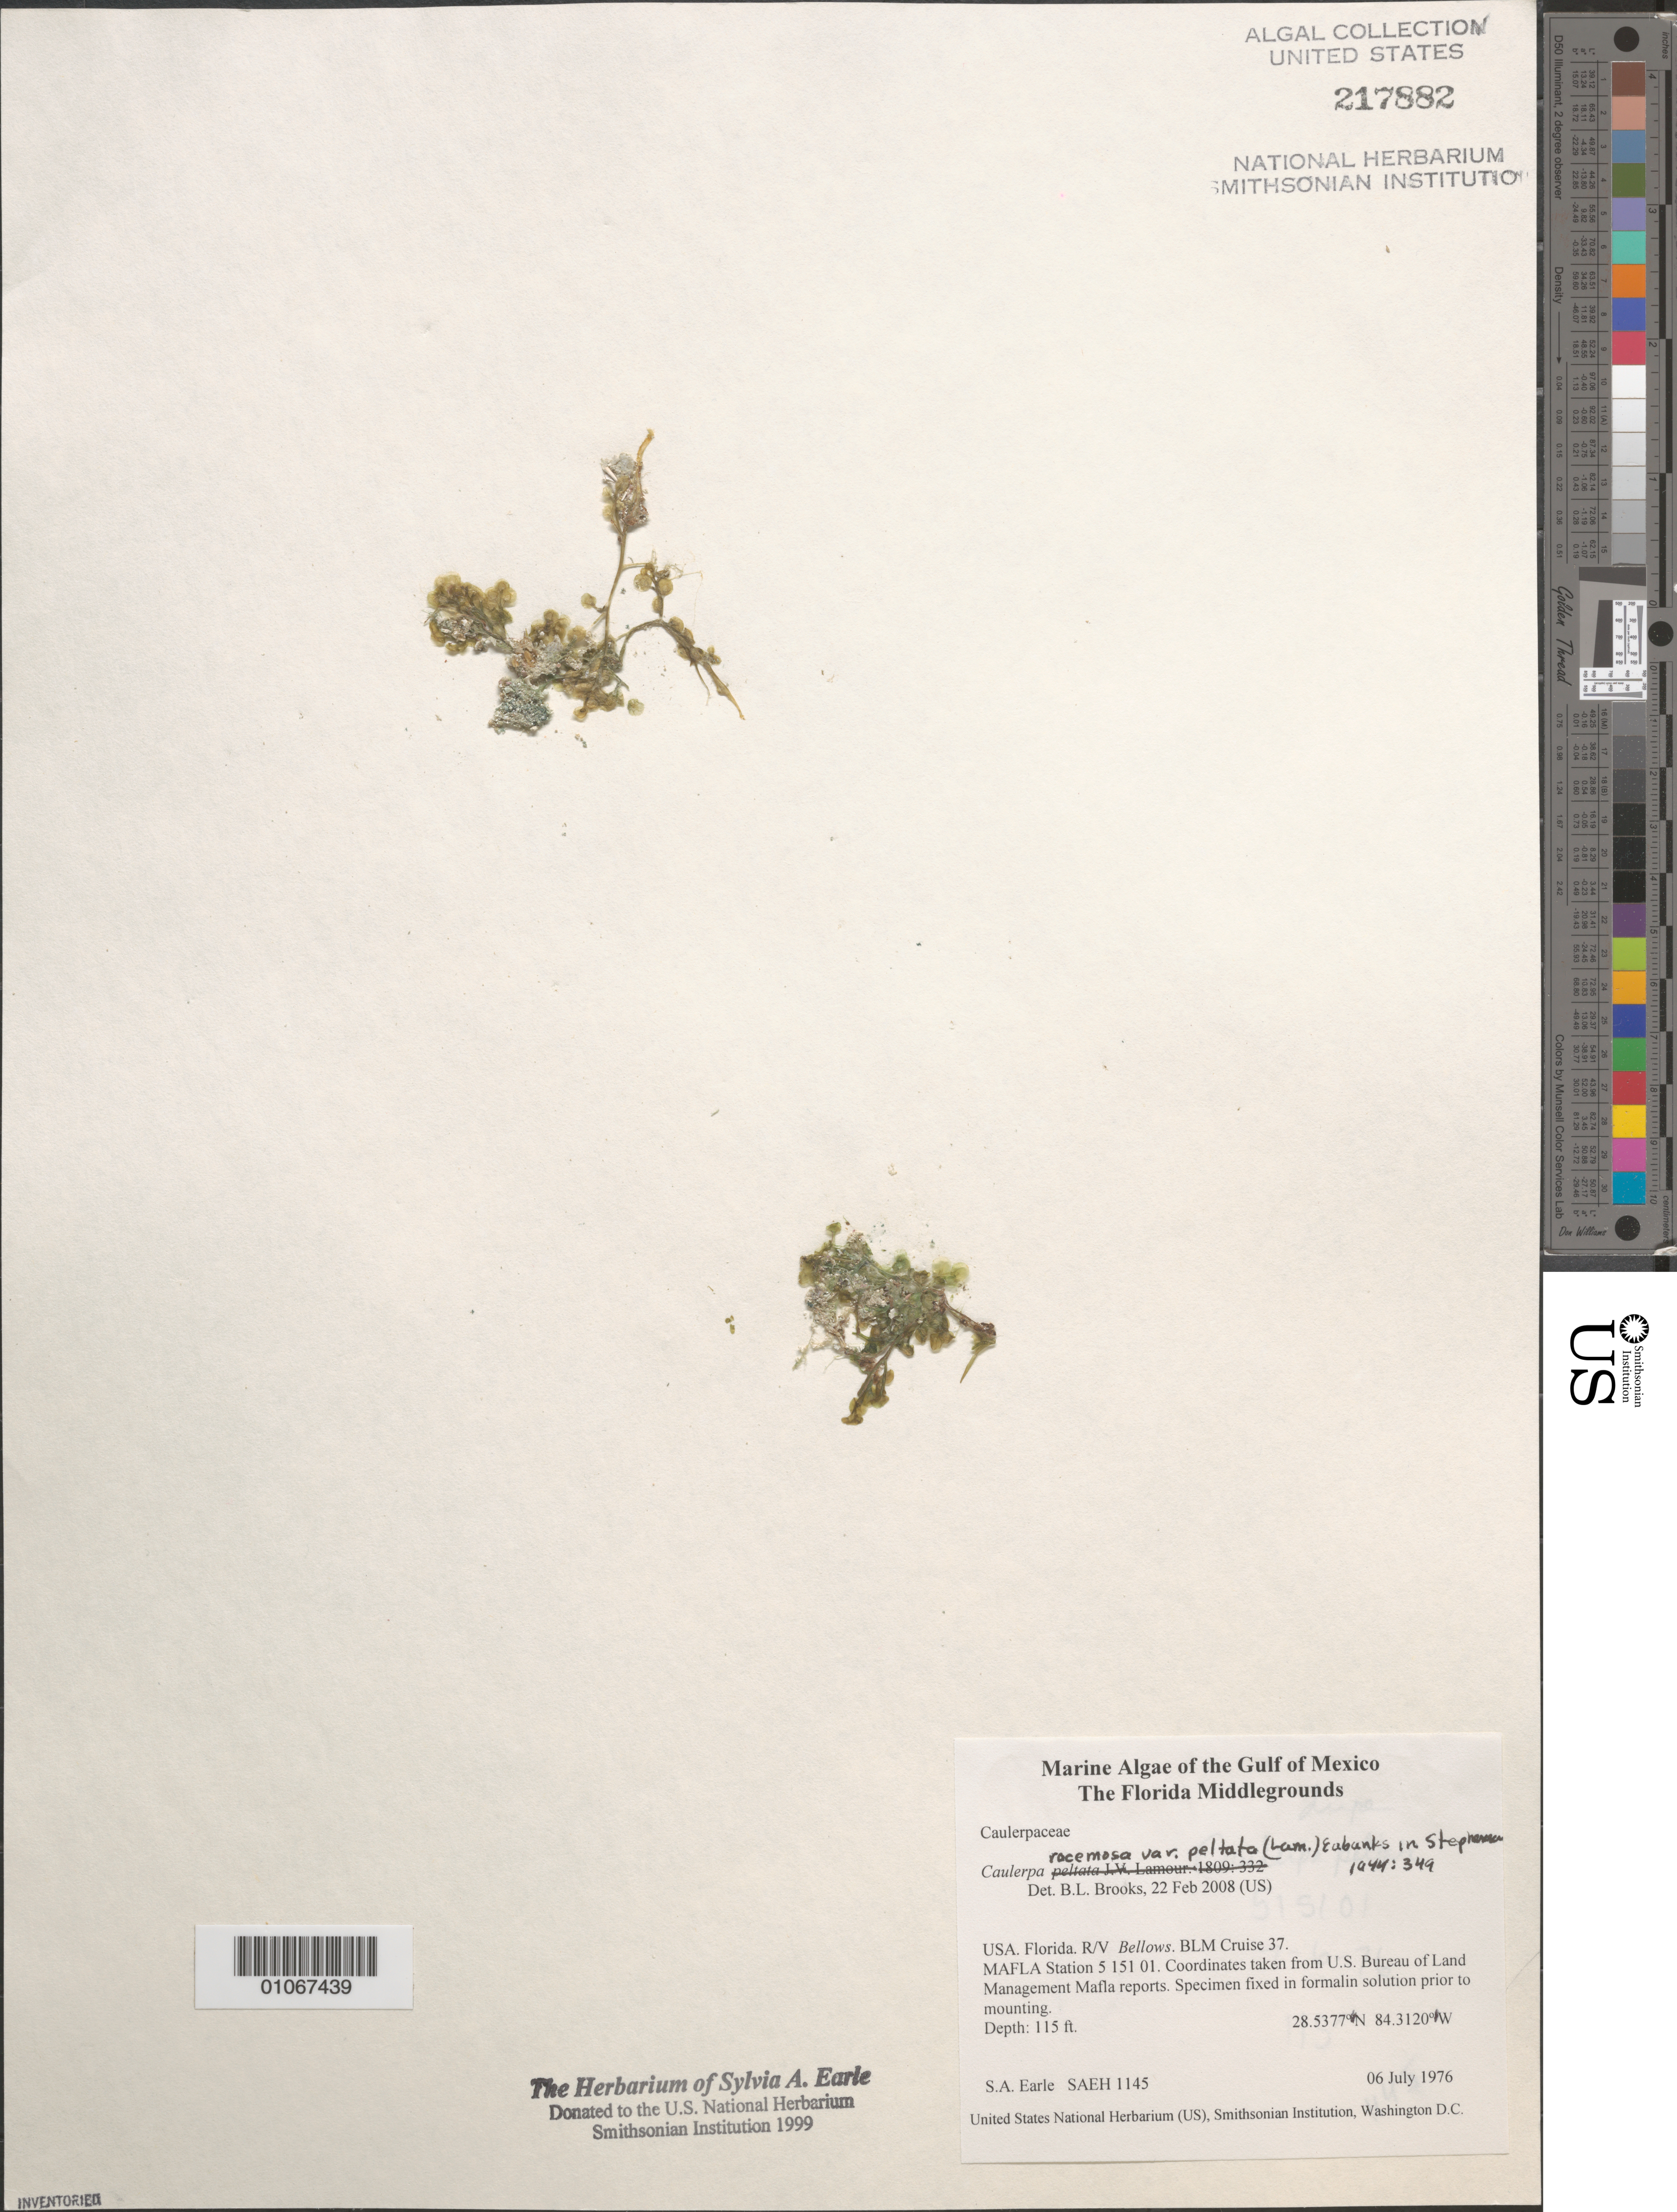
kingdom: Plantae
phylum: Chlorophyta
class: Ulvophyceae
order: Bryopsidales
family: Caulerpaceae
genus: Caulerpa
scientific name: Caulerpa racemosa var. peltata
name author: (J.V.Lamouroux) Eubank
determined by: Brooks, B. L., (BOT), Smithsonian Institution - National Museum of Natural History (UNITED STATES)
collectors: S. A. Earle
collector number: SAEH 1145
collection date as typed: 06 Jul 1976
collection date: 1976-07-06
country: United States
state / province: Florida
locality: Florida Middle Grounds, Gulf of Mexico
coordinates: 28.5377 N, 84.3120 W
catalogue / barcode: US 217882